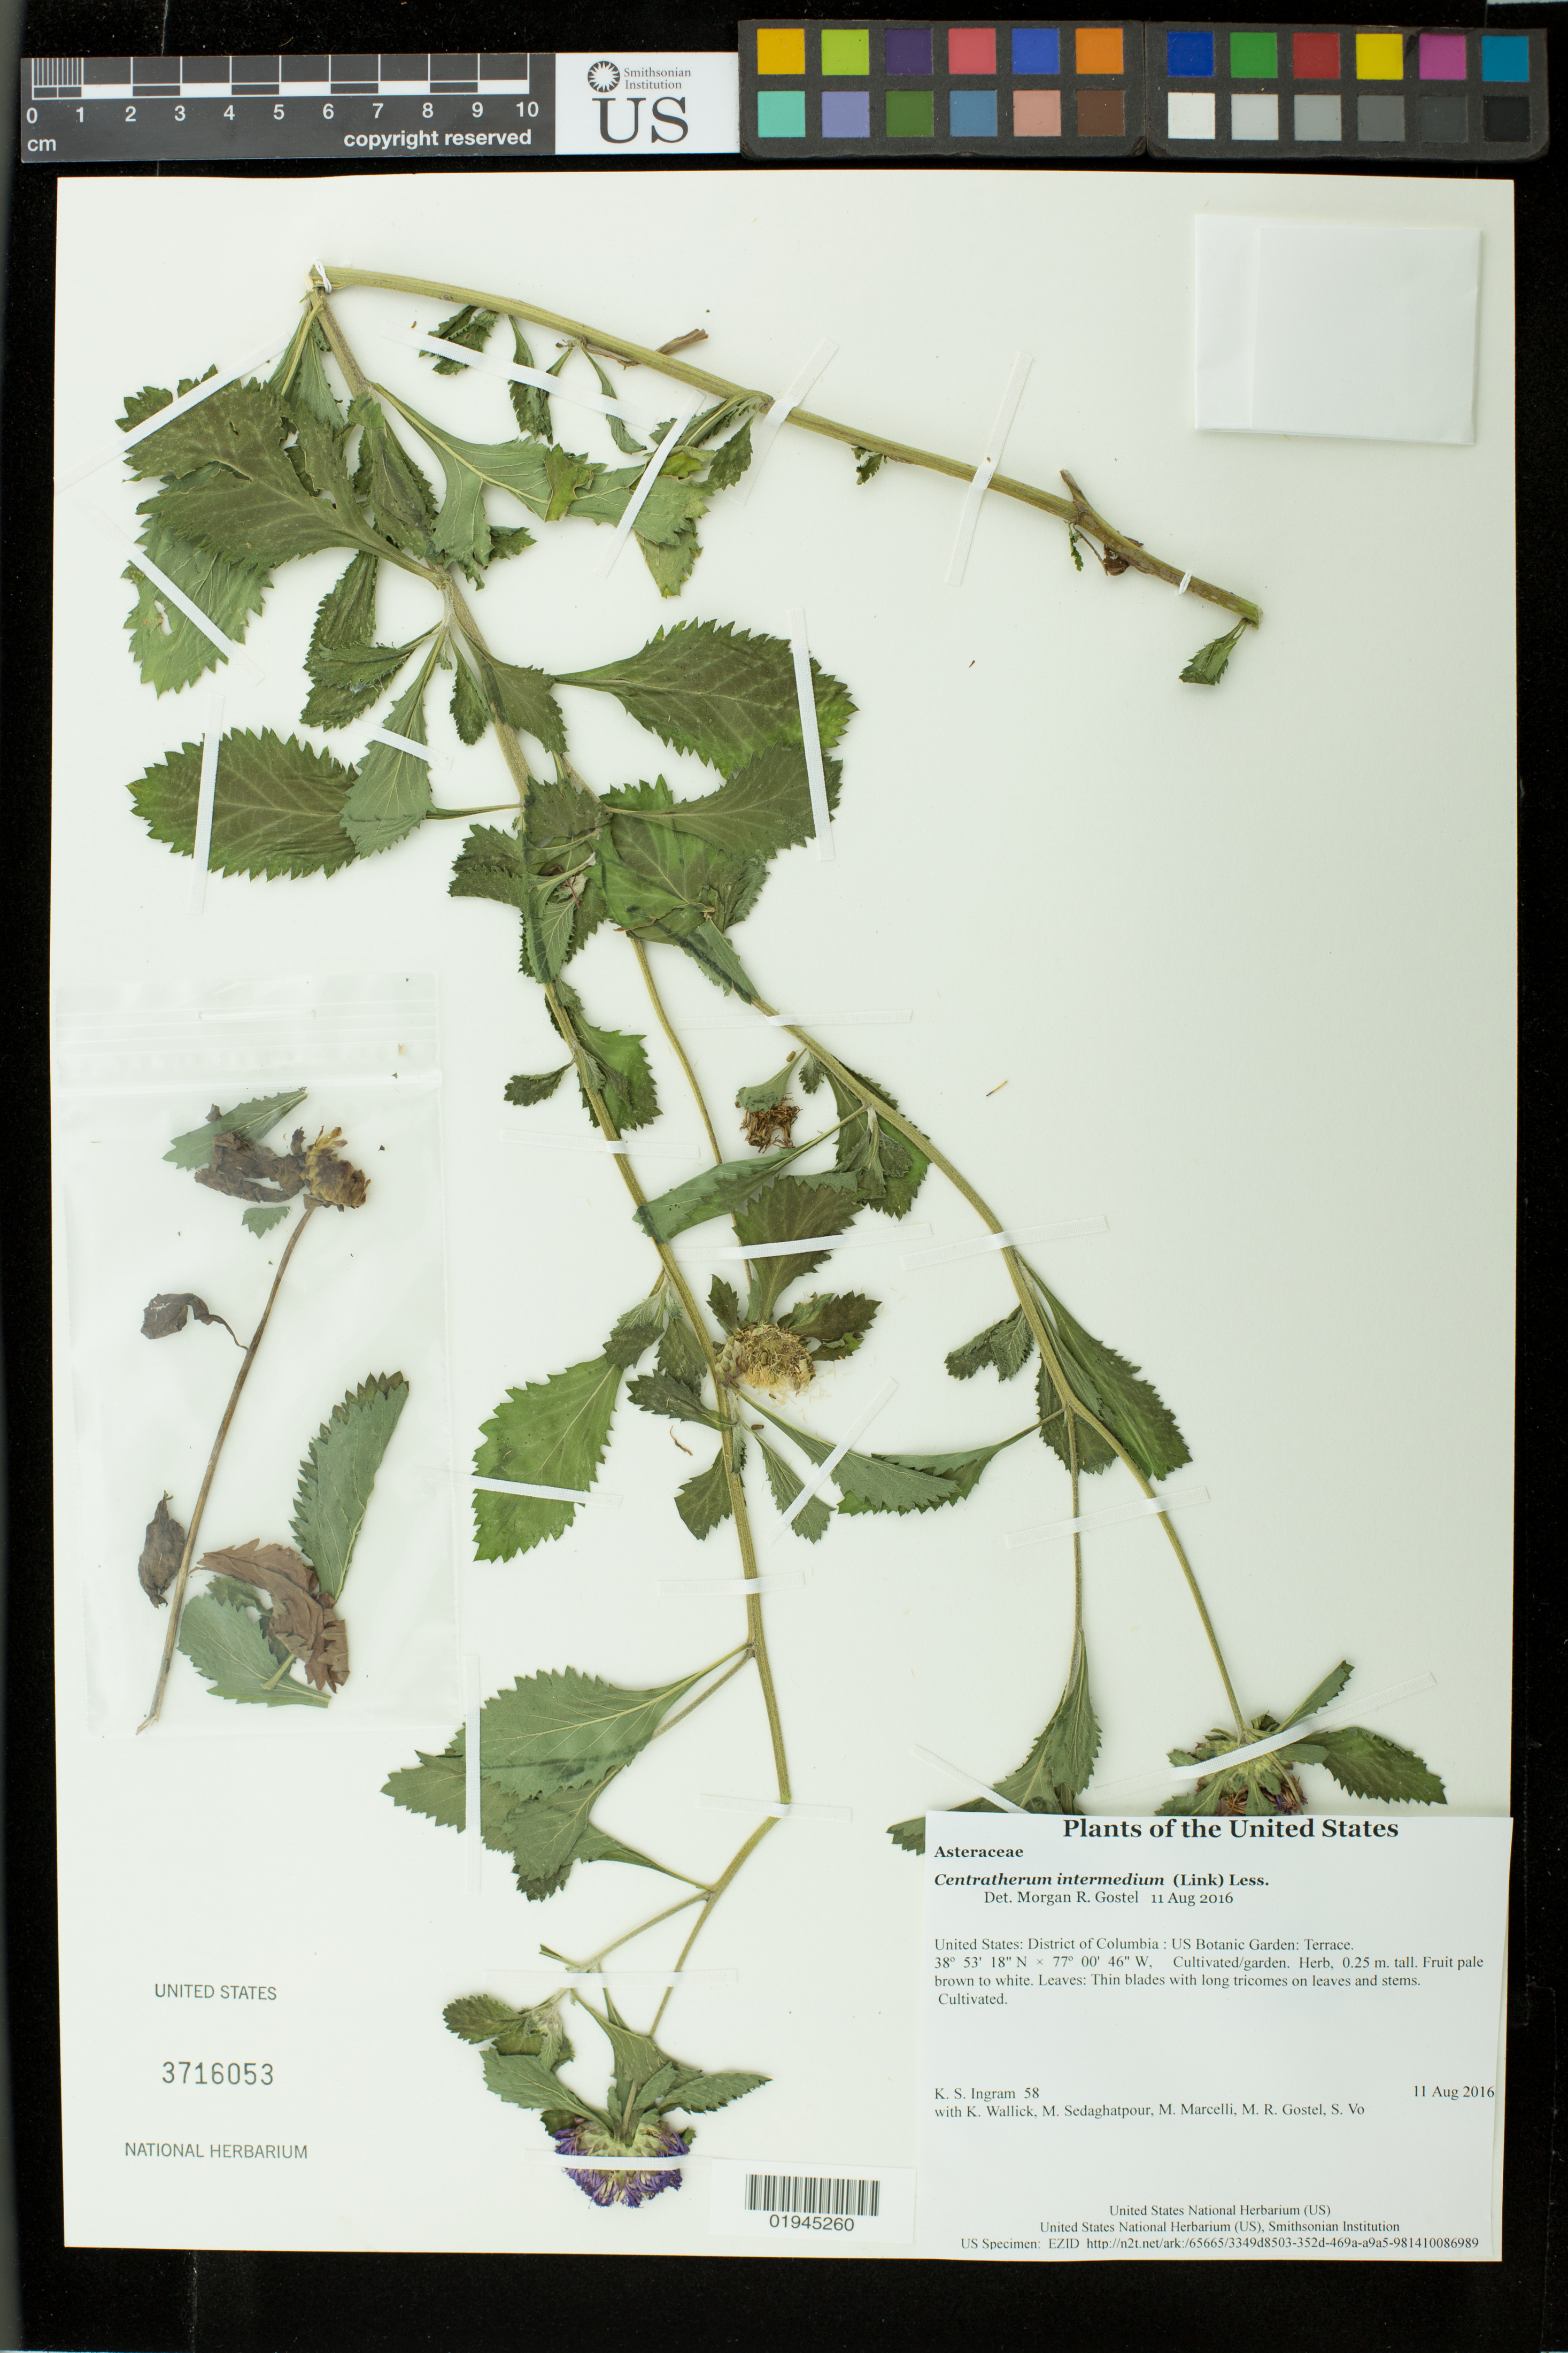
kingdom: Plantae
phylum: Tracheophyta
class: Magnoliopsida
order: Asterales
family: Asteraceae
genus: Centratherum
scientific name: Centratherum punctatum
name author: Cass.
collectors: K. S. Ingram, K. Wallick, M. Sedaghatpour, M. Marcelli, M. R. Gostel & S. Vo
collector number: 58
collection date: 2016-08-11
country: United States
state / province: District of Columbia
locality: US Botanic Garden: Terrace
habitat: Cultivated/garden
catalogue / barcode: US 3716053